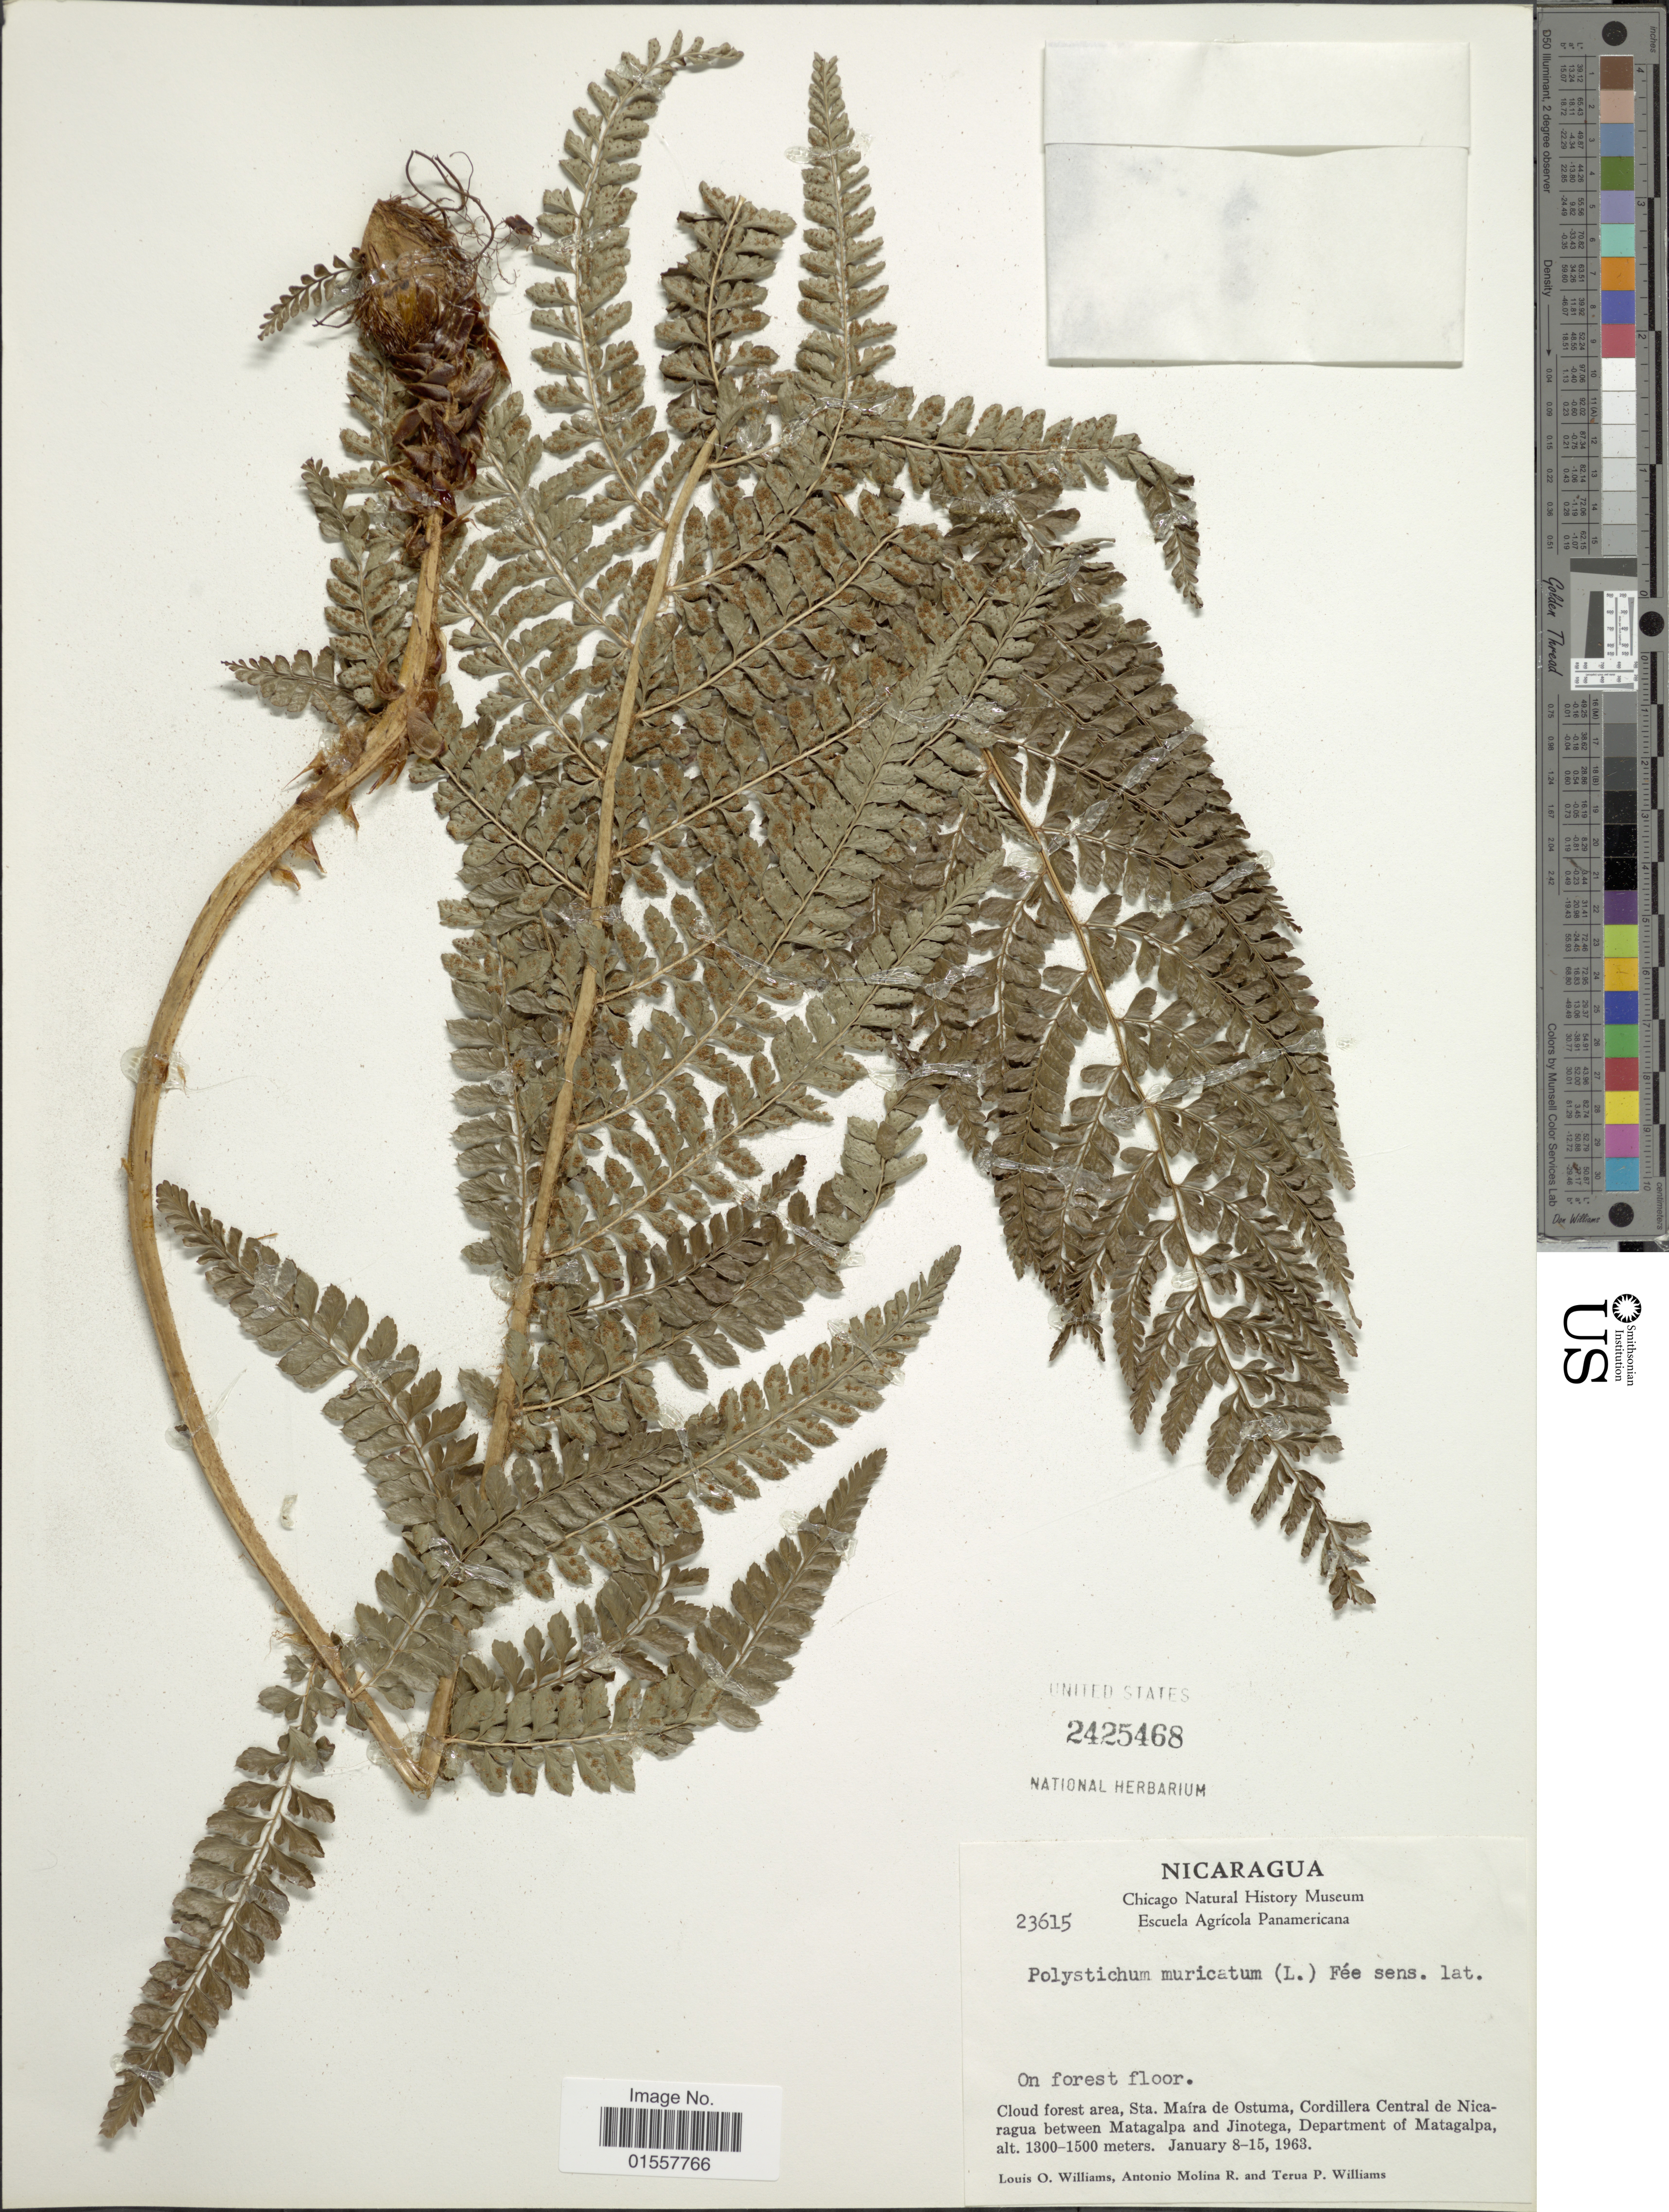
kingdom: Plantae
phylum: Tracheophyta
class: Polypodiopsida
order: Polypodiales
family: Dryopteridaceae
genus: Polystichum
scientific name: Polystichum muricatum var. bicolor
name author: (L.) Fée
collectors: L. O. Williams, A. Molina R. & T. P. Williams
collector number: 23615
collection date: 1963-01-08/1963-01-15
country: Nicaragua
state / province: Matagalpa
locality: Cloud forest area, Sta. Maria de Ostuma, Cordillera Central de Nicaragua between Matagalpa and Jinotega, Department of Matagalpa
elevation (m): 1300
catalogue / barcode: US 2425468